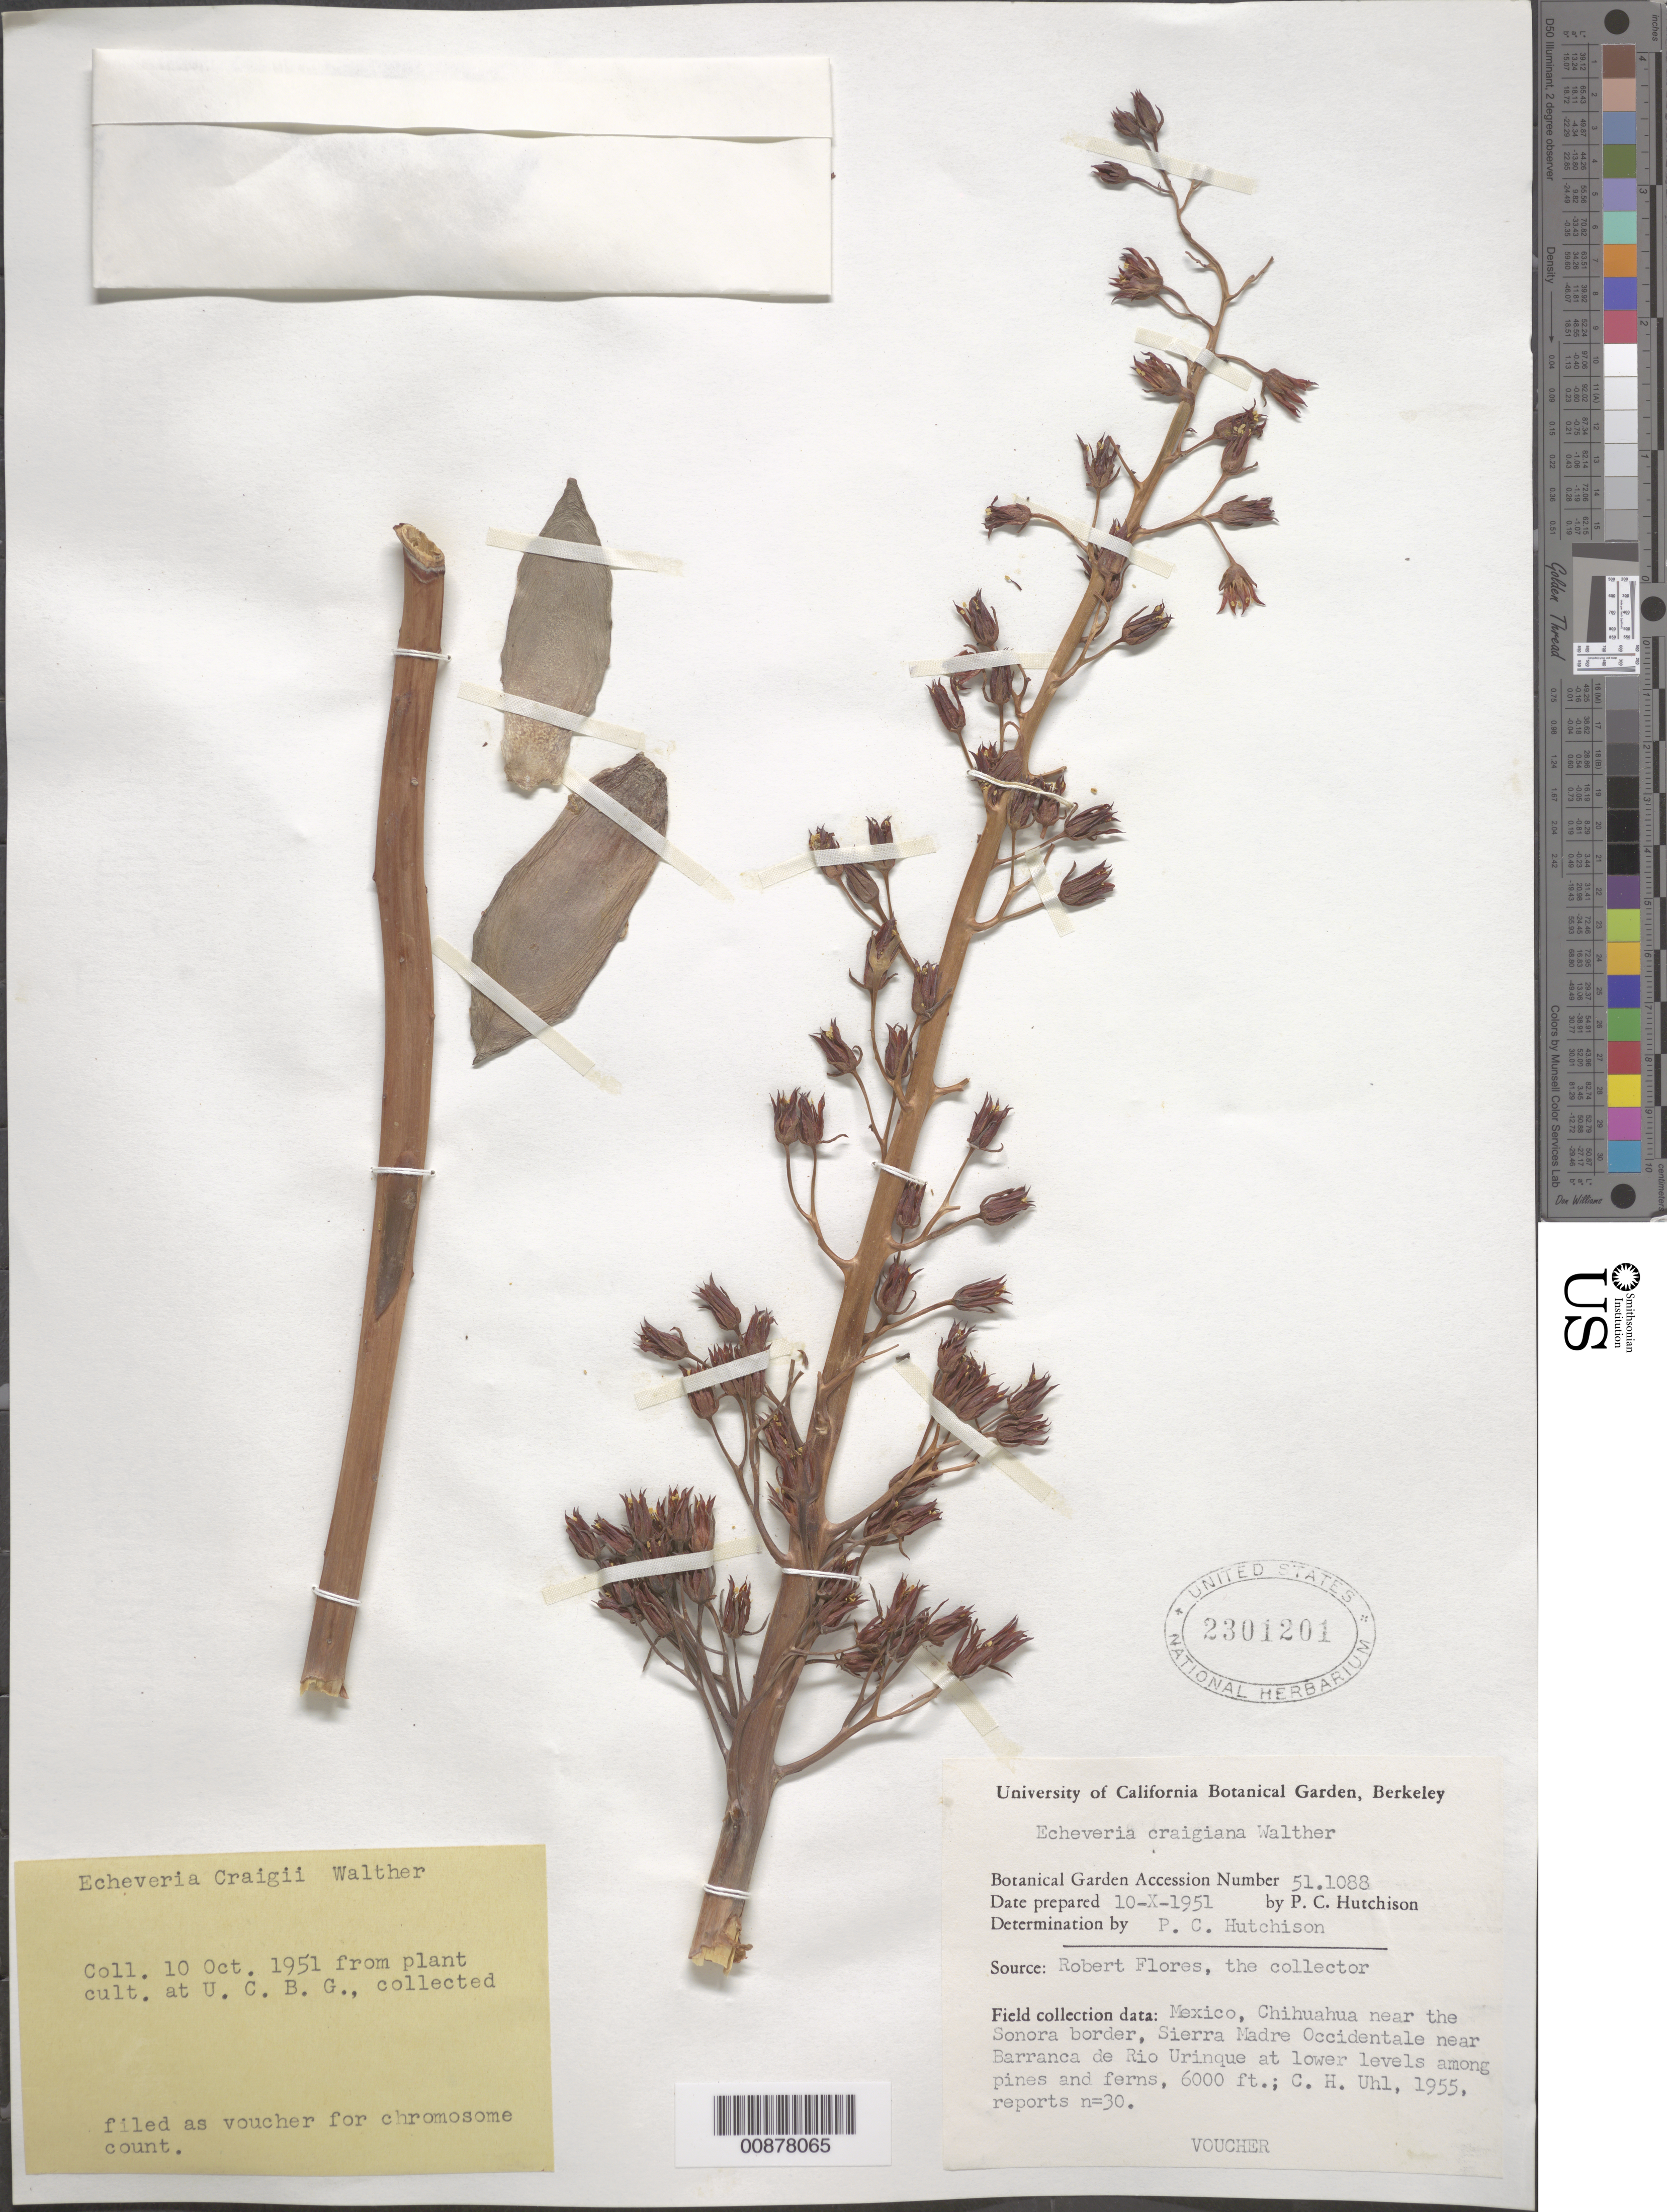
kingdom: Plantae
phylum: Tracheophyta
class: Magnoliopsida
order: Saxifragales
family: Crassulaceae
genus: Echeveria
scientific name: Echeveria craigiana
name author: E. Walther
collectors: R. Flores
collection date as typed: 10 Oct 1951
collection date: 1951-10-10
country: Mexico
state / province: Chihuahua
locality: Chihuahua near the Sonora border, Sierra Madre Occidental near Barranca de Río Urinque.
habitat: Lower levels among pines and ferns.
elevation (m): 1829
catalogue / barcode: US 2301201